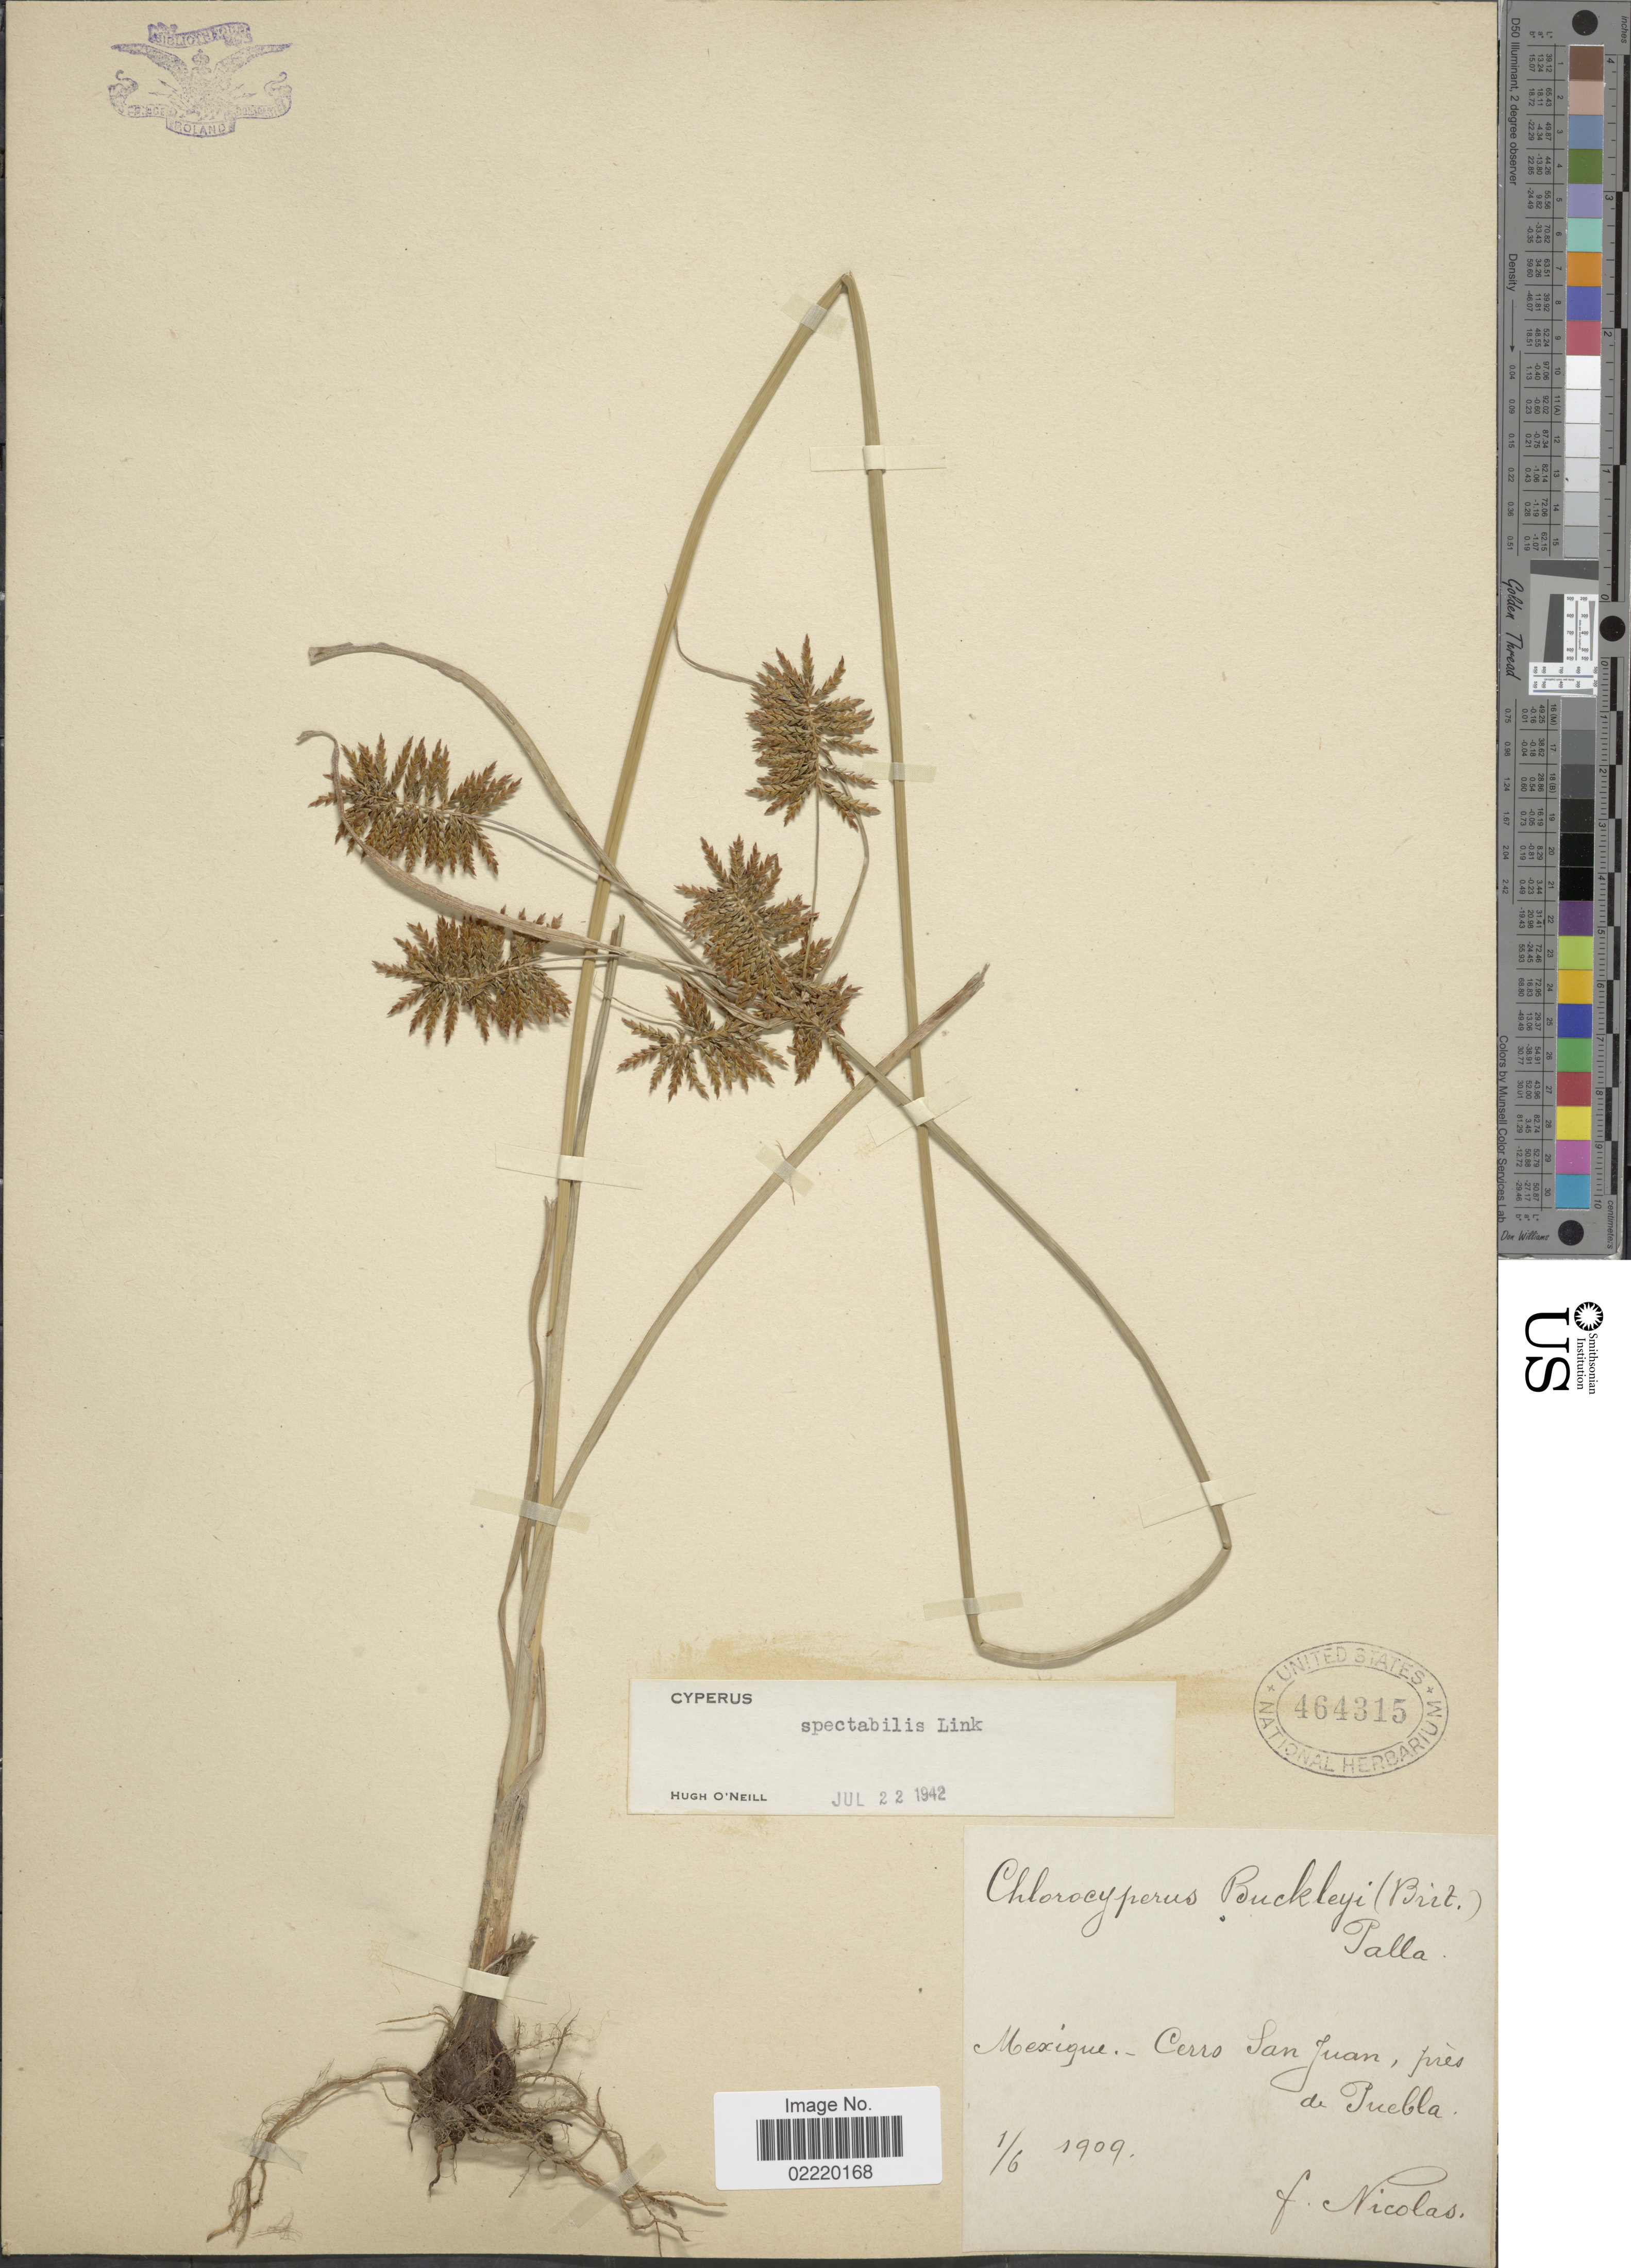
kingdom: Plantae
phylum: Tracheophyta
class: Liliopsida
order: Poales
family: Cyperaceae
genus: Cyperus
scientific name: Cyperus spectabilis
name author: Link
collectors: F. Nicolas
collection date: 1909-06-01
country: Mexico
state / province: Puebla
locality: Mexique-Cerro San Juan, pres de Puebla.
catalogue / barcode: US 464315